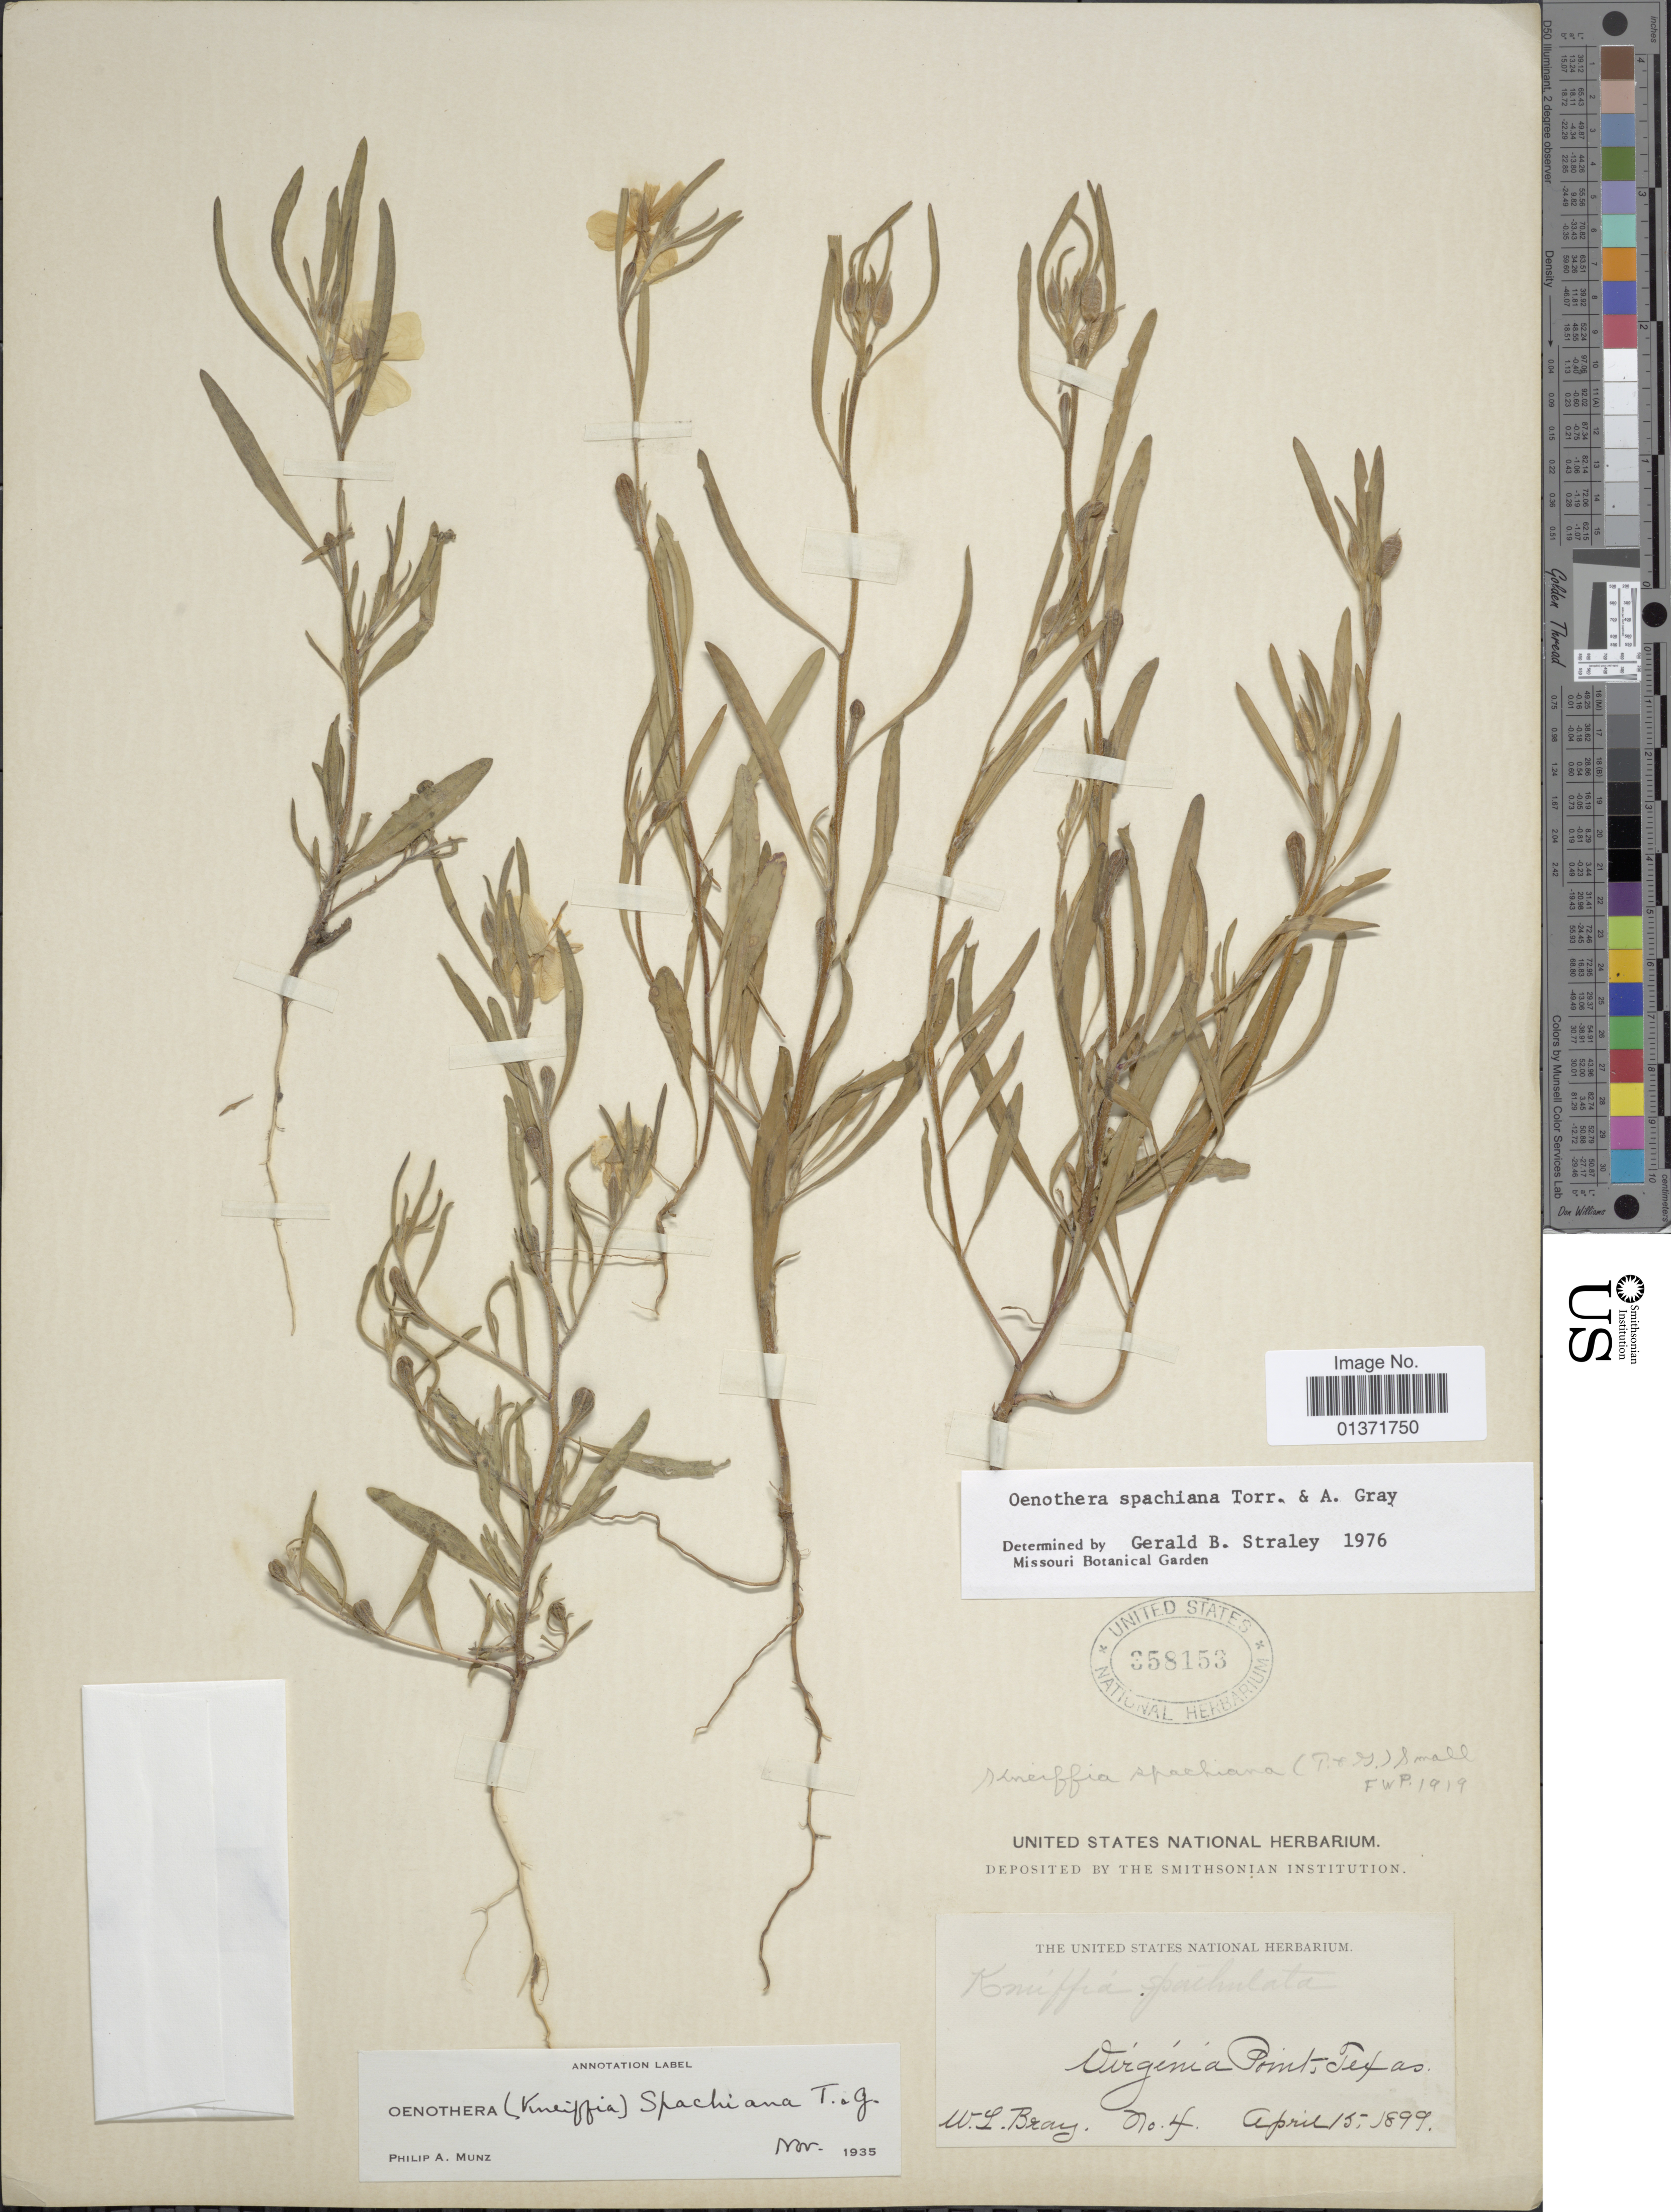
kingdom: Plantae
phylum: Tracheophyta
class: Magnoliopsida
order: Myrtales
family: Onagraceae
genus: Oenothera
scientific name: Oenothera spachiana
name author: Torr. & A. Gray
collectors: W. L. Bray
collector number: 4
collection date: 1899-04-15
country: United States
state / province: Texas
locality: Virginia Point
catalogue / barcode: US 358153